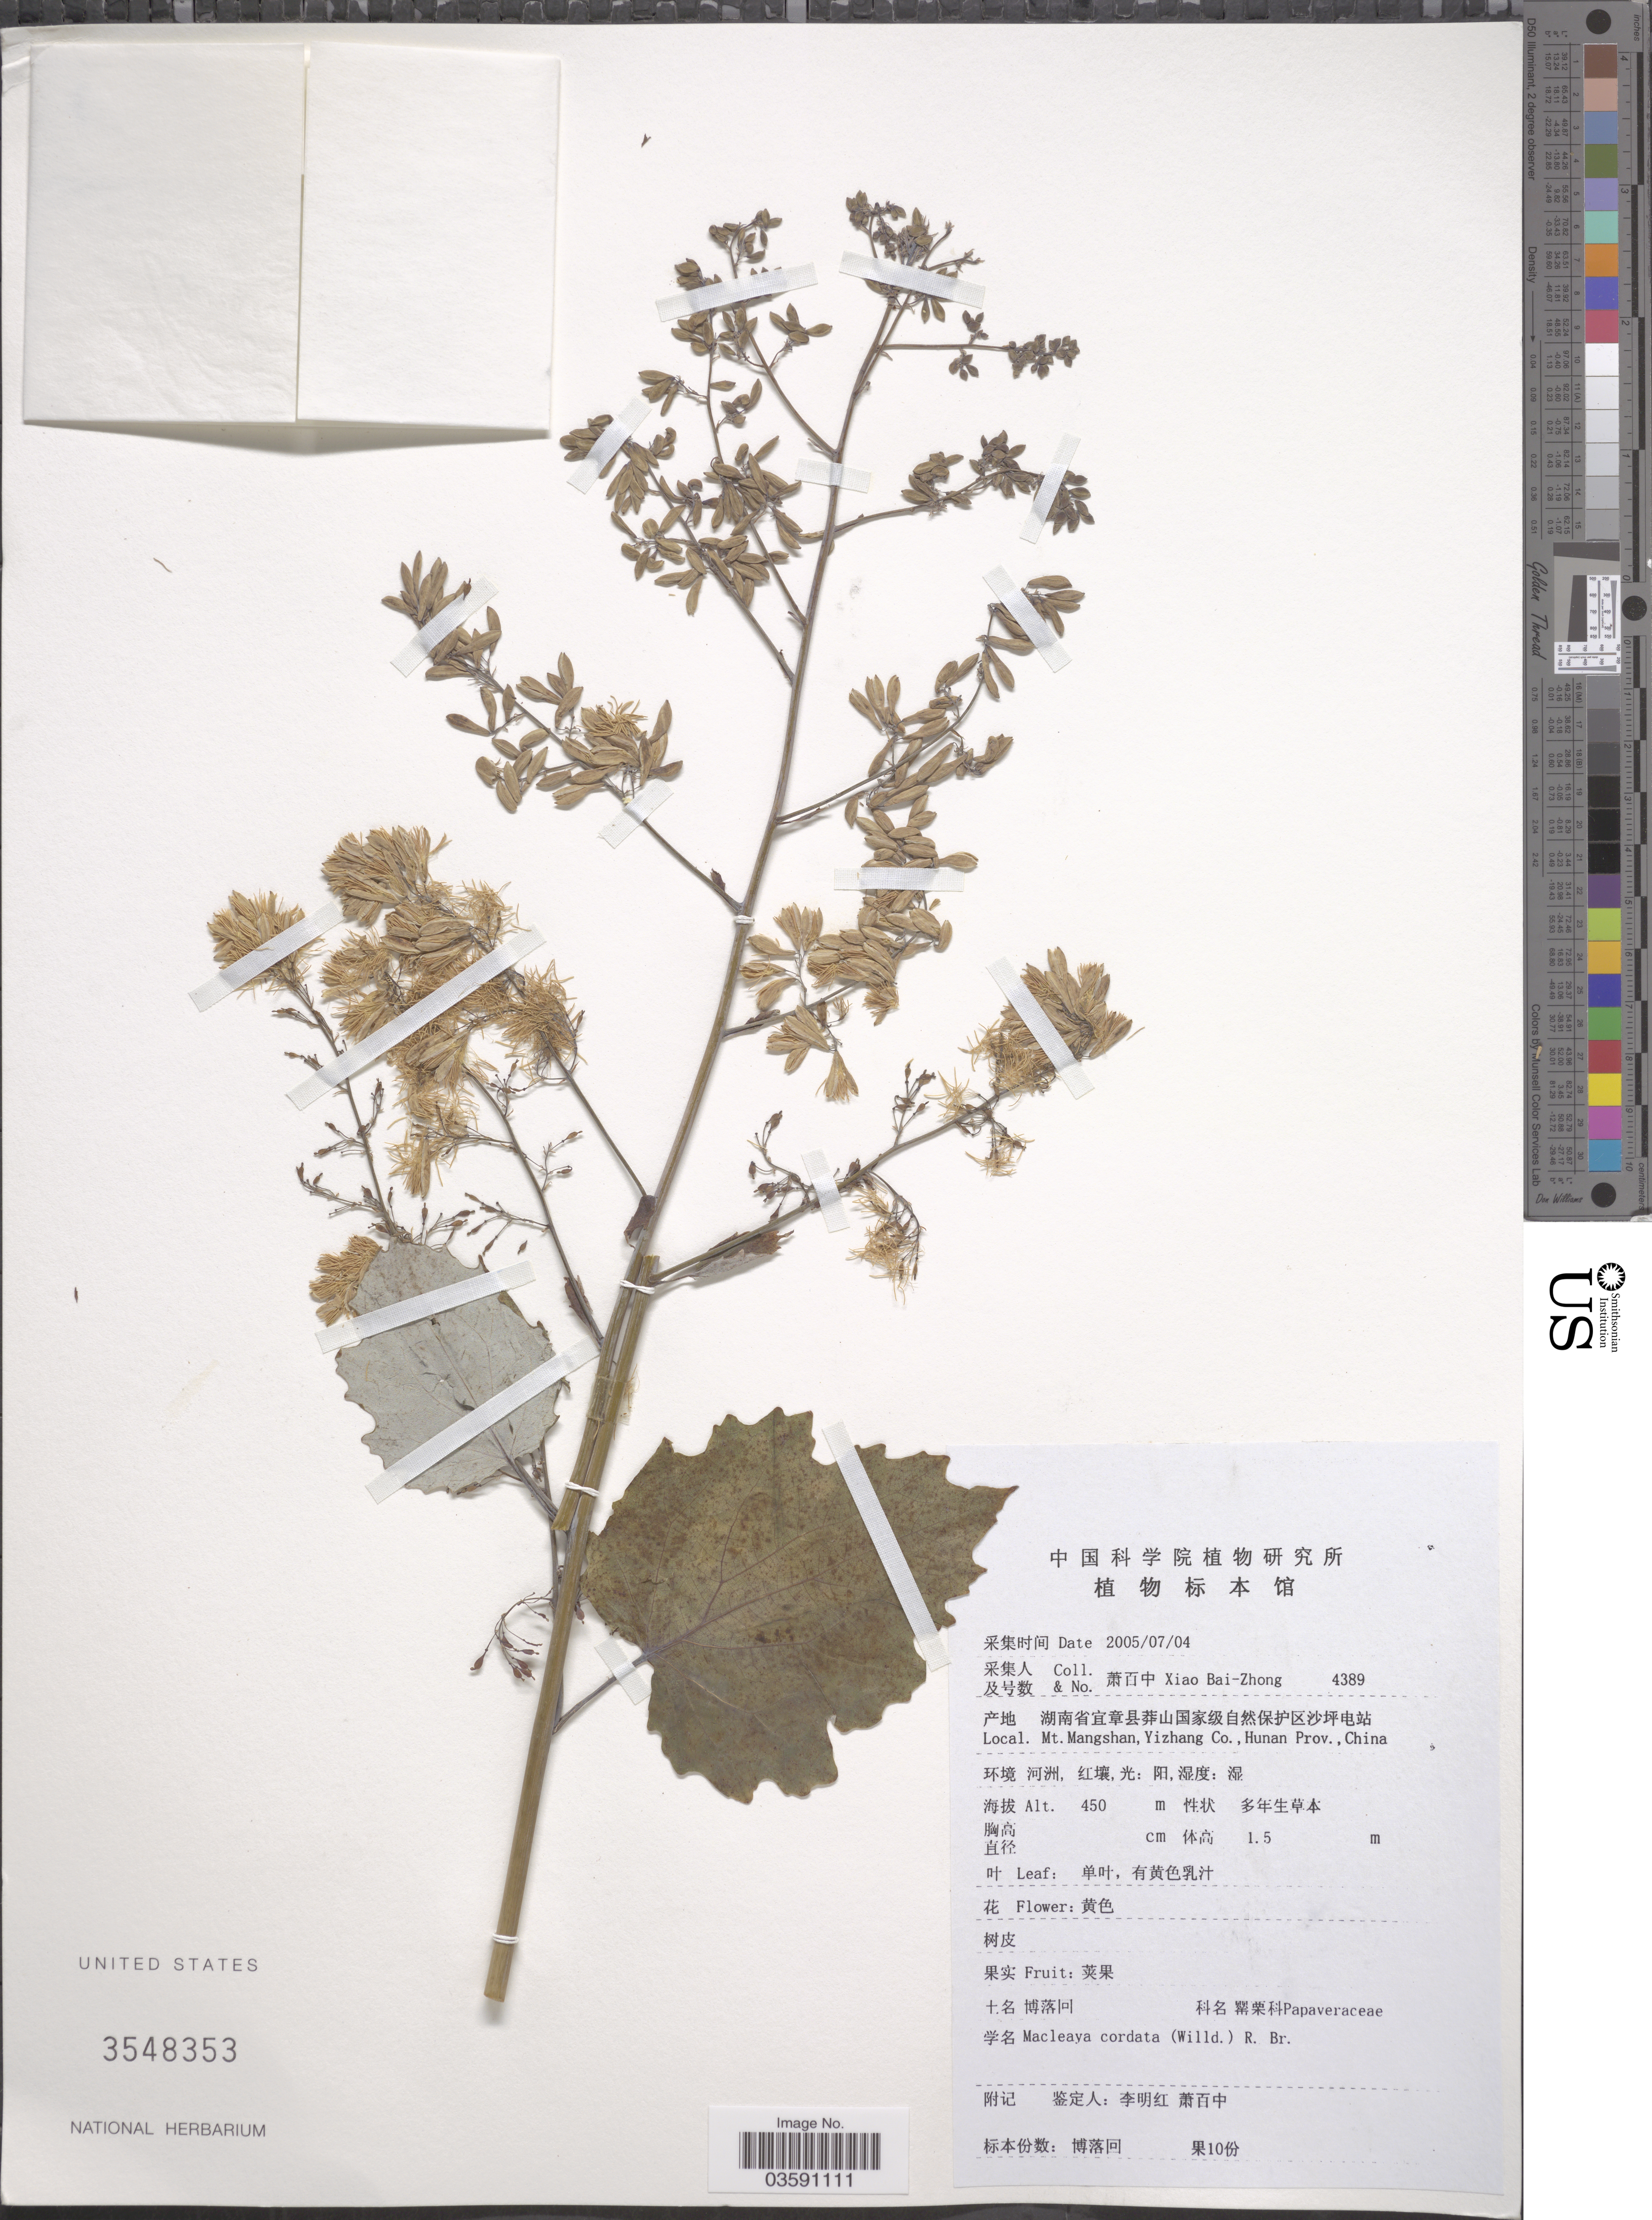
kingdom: Plantae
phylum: Tracheophyta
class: Magnoliopsida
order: Ranunculales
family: Papaveraceae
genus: Macleaya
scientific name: Macleaya cordata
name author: (Willd.) R. Br.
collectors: B. Z. Xiao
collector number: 4389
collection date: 2005-07-04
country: China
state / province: Hunan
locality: Mt. Mangshan, Yizhang Co.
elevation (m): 450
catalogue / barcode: US 3548353